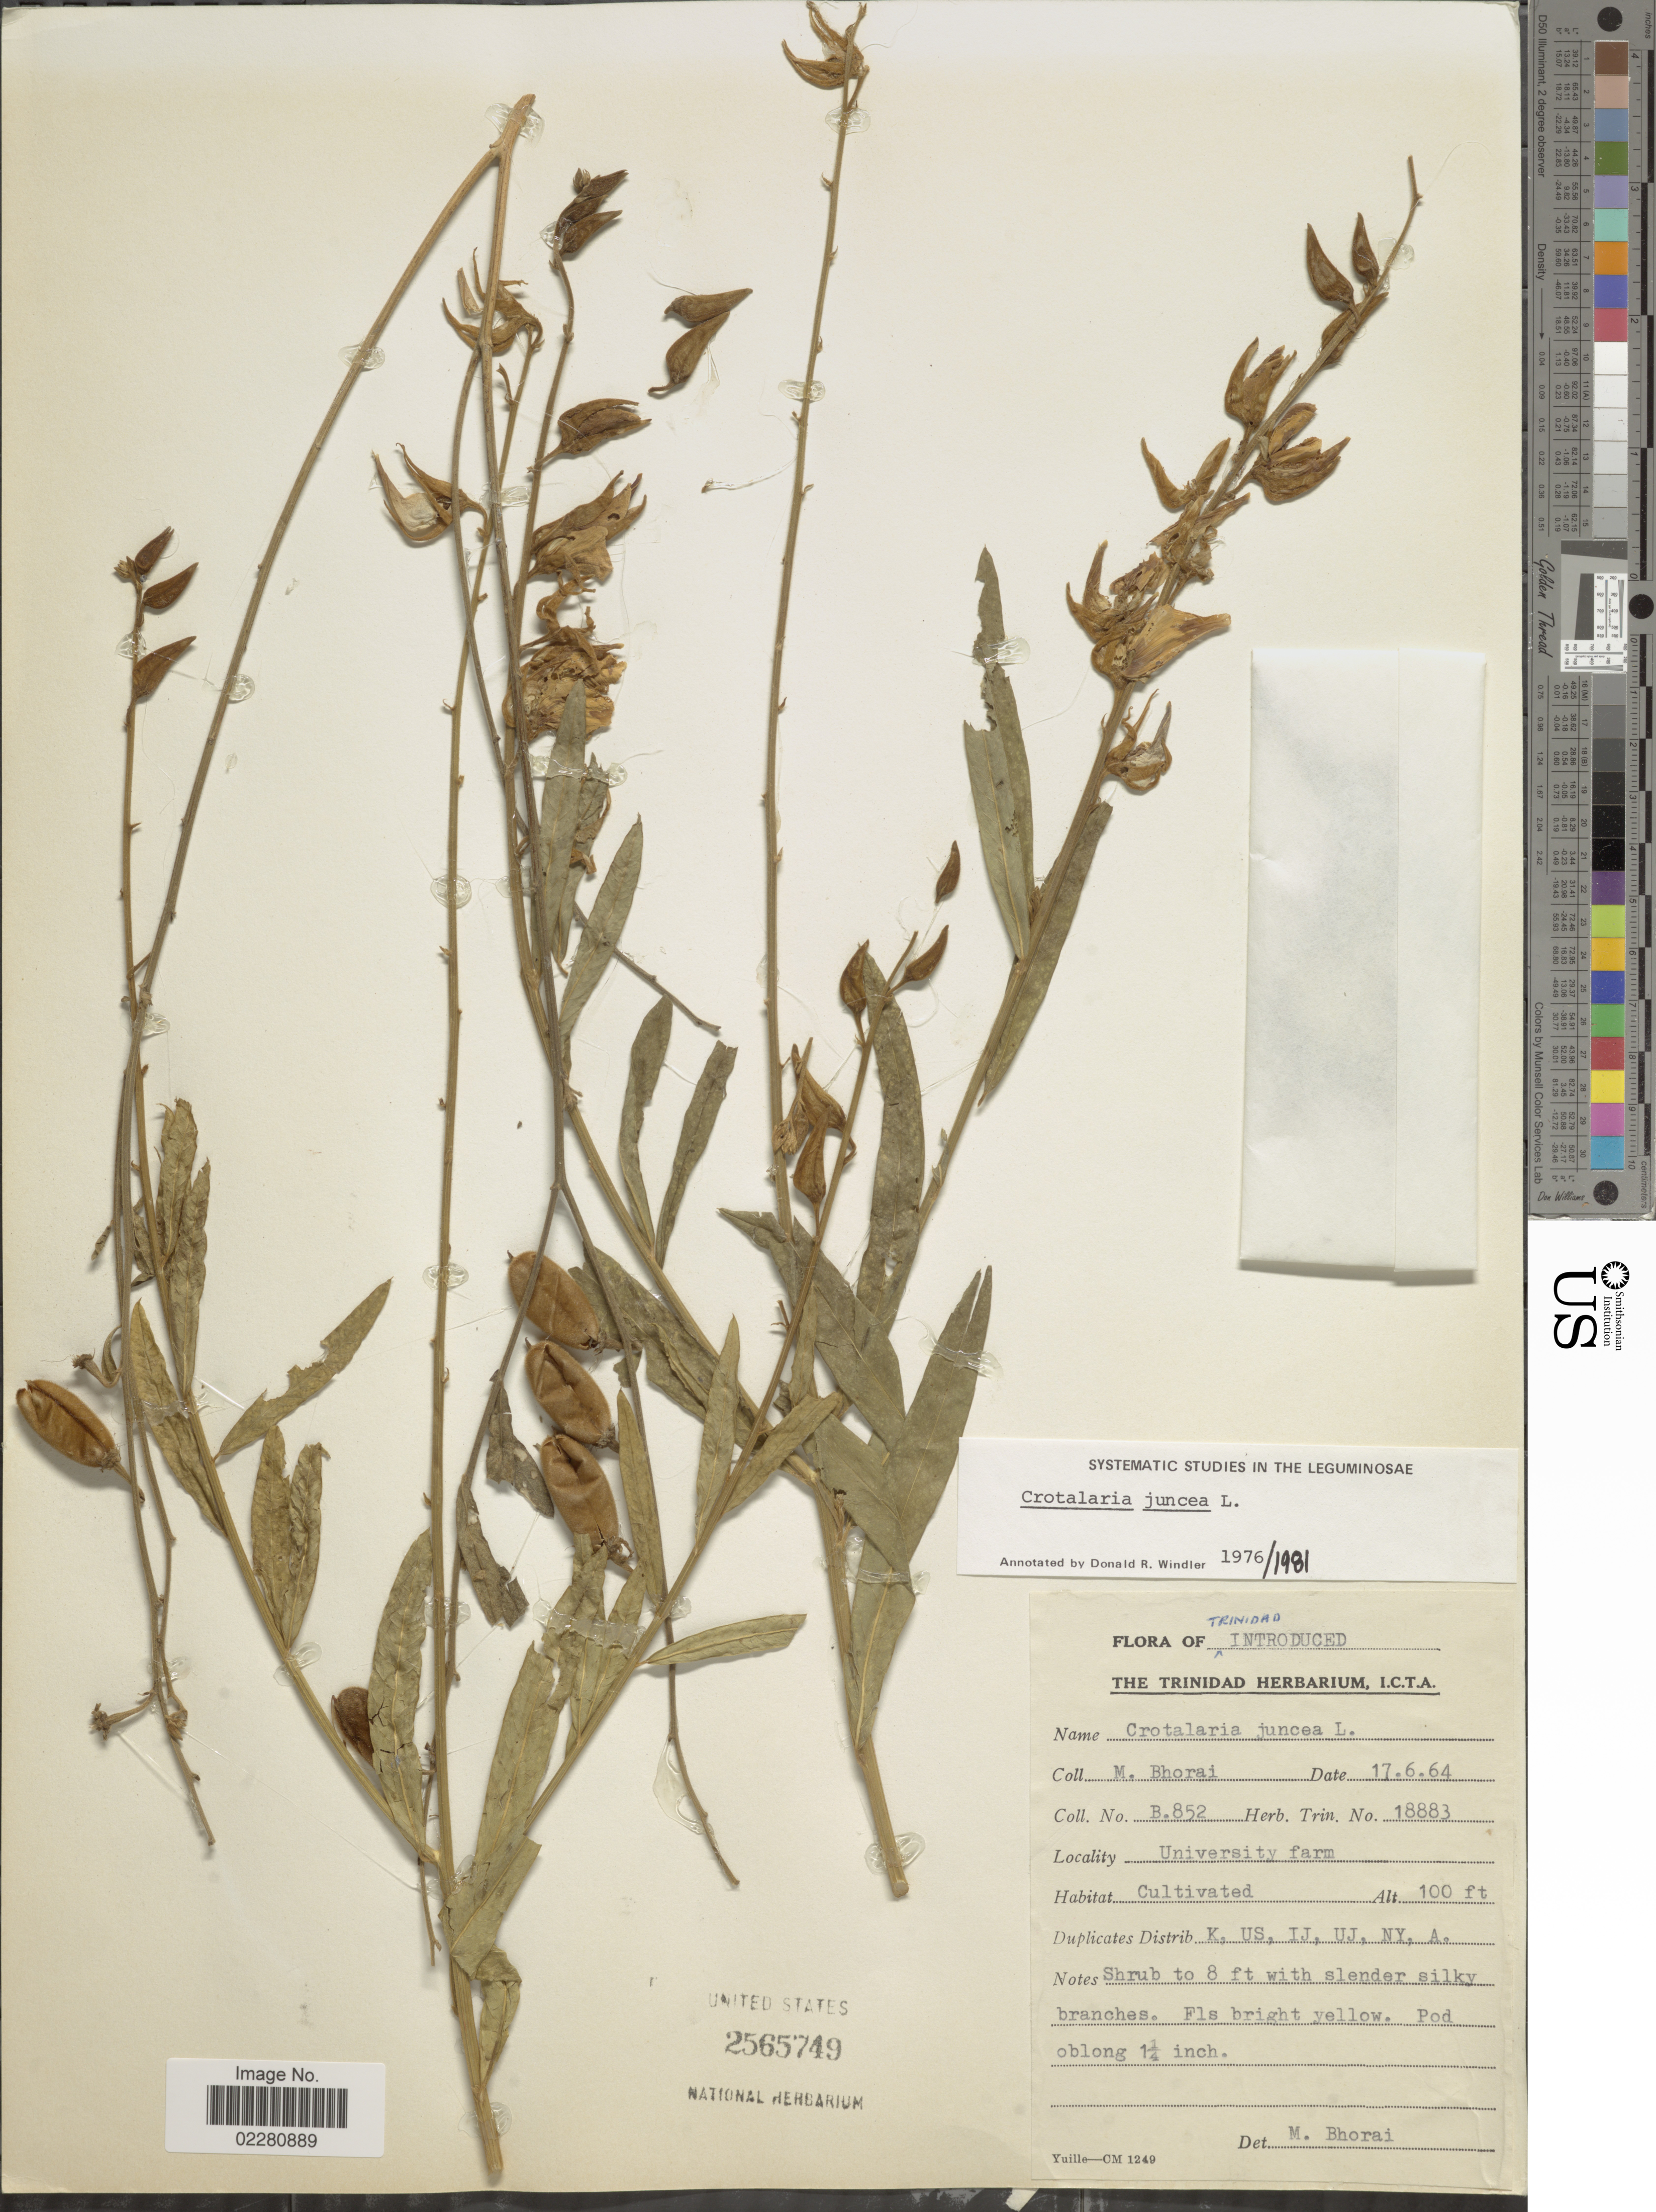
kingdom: Plantae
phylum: Tracheophyta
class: Magnoliopsida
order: Fabales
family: Fabaceae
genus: Crotalaria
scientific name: Crotalaria juncea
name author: L.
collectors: M. Bhorai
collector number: B852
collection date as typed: Transcribed d/m/y: 17/6/64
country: Trinidad and Tobago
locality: Trinidad, University Farm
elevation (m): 30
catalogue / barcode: US 2565749